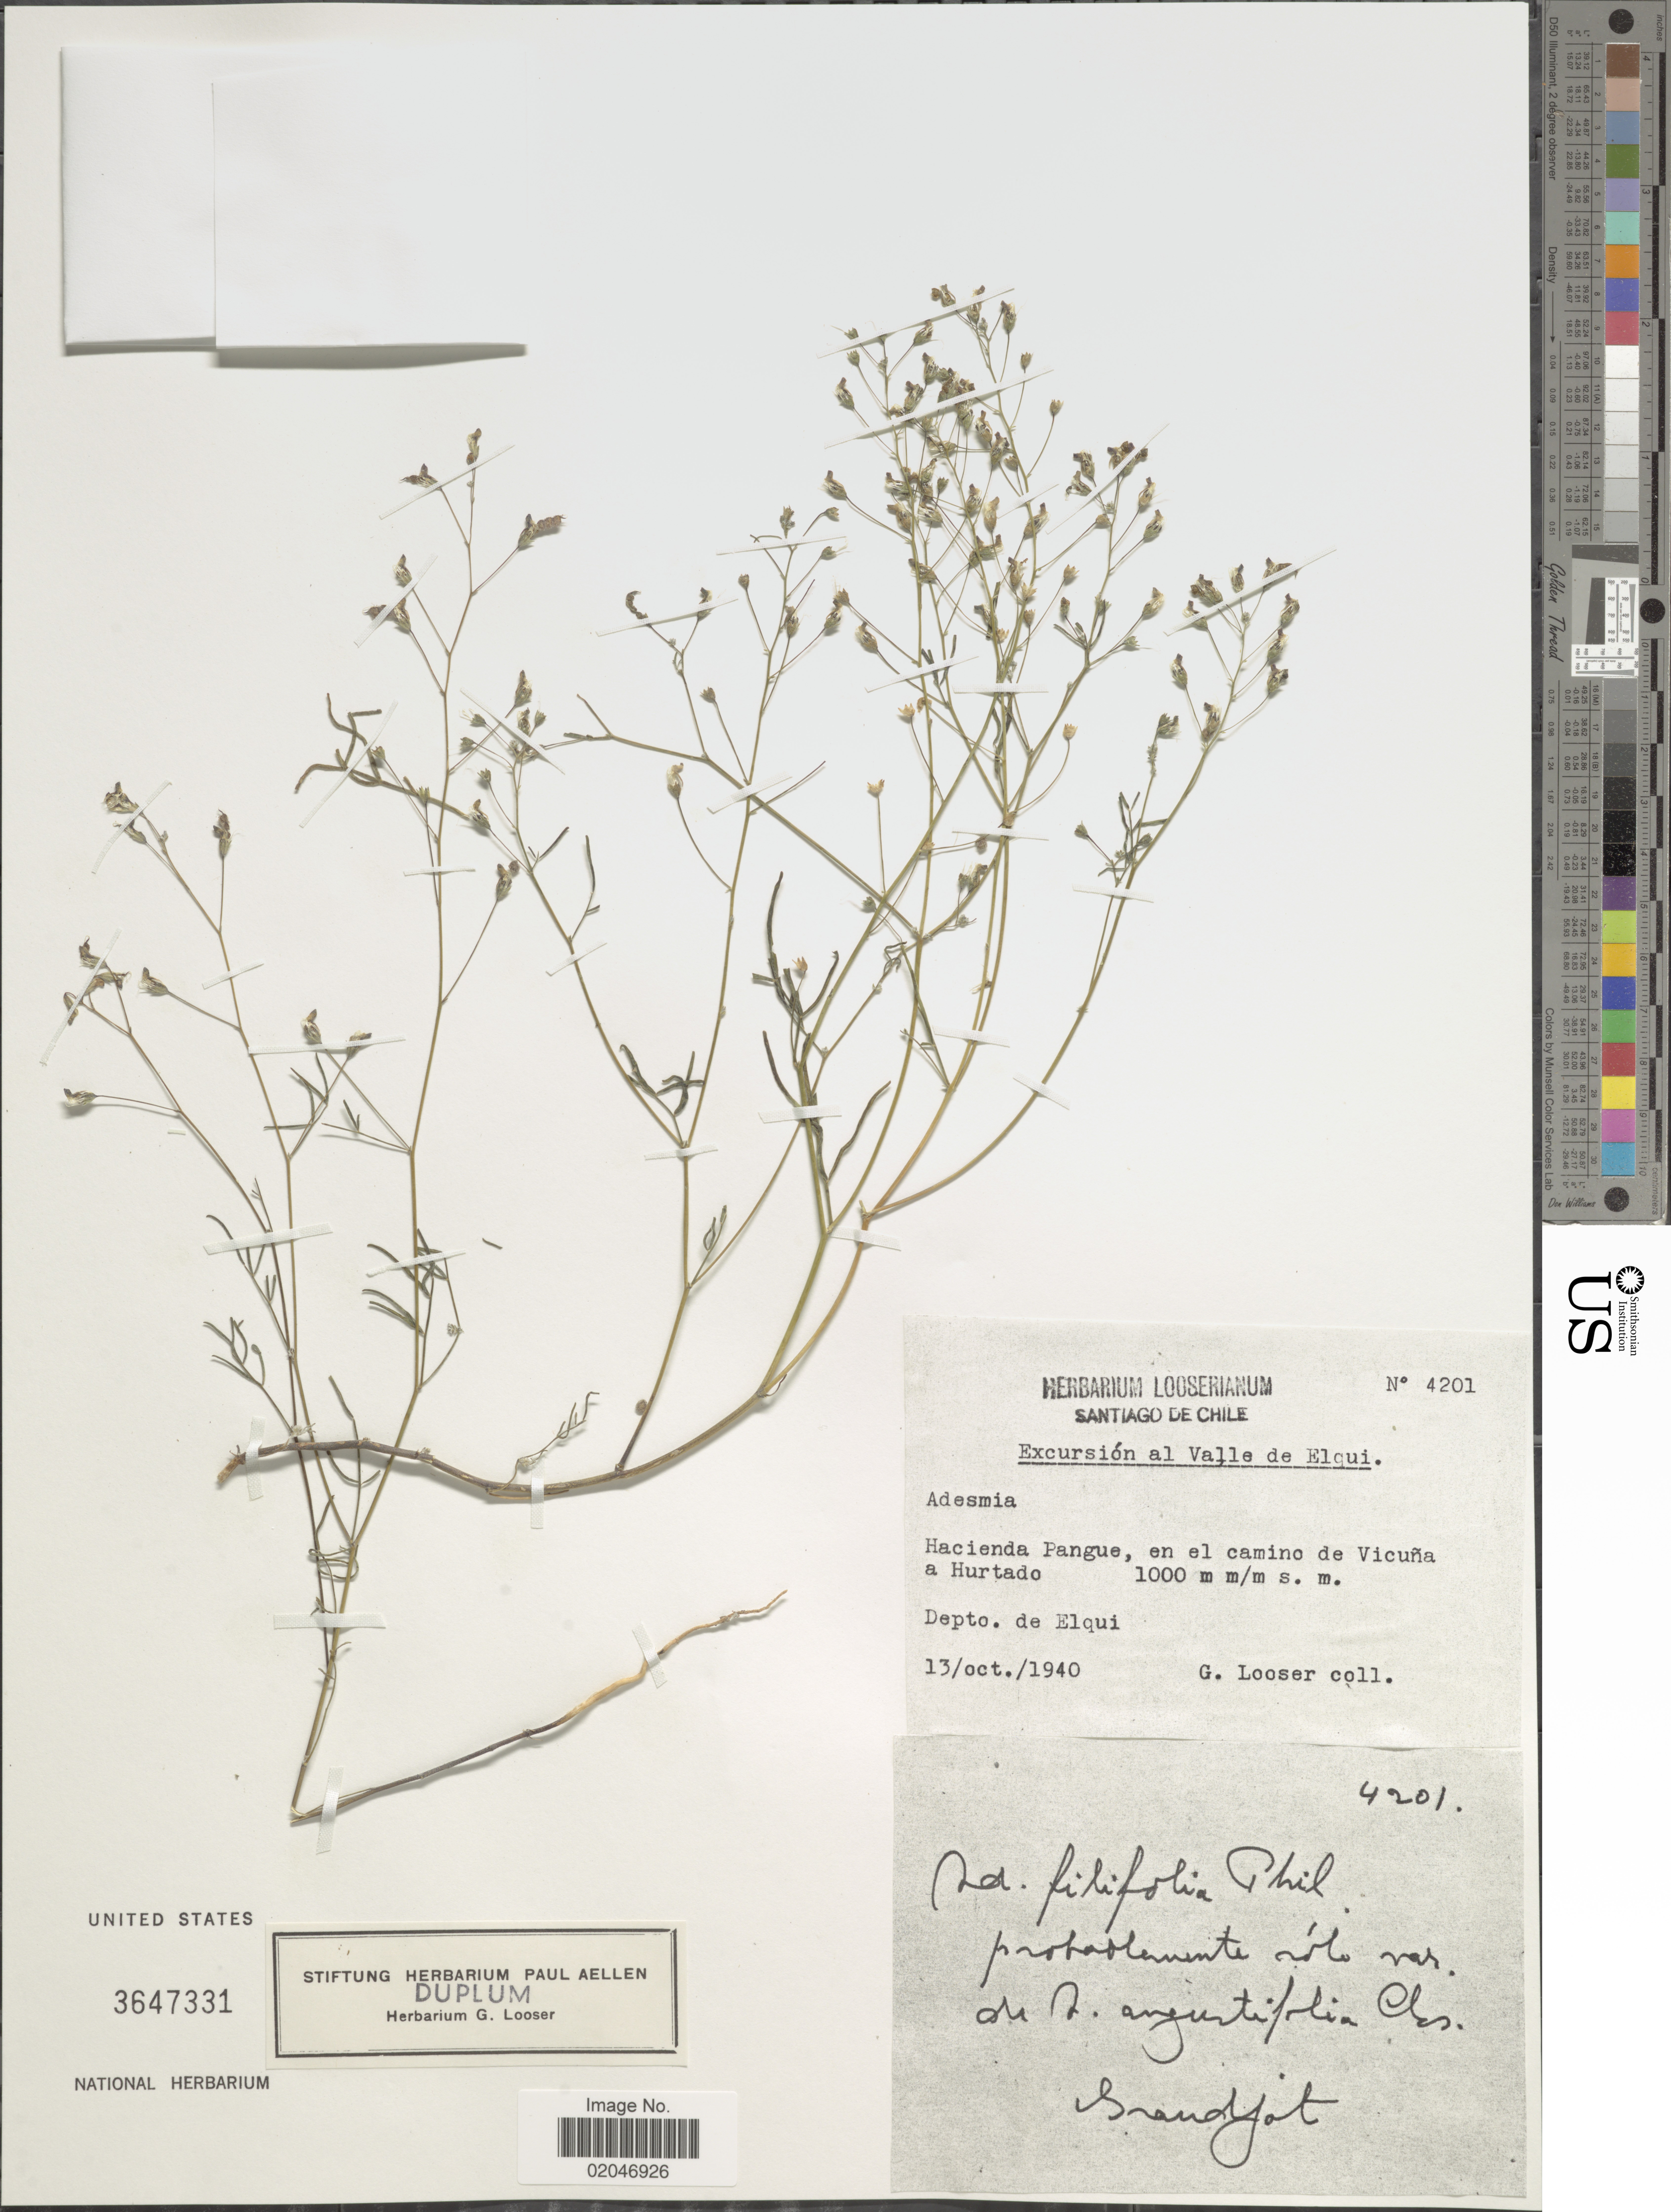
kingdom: Plantae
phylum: Tracheophyta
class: Magnoliopsida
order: Fabales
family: Fabaceae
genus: Adesmia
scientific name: Adesmia filifolia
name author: Clos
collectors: G. Looser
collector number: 4201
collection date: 1940-10-13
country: Chile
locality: Hacienda Pangue, en el camino de Vicuna a Hurtado, Depto. de Elqui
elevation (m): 1000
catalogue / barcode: US 3647331